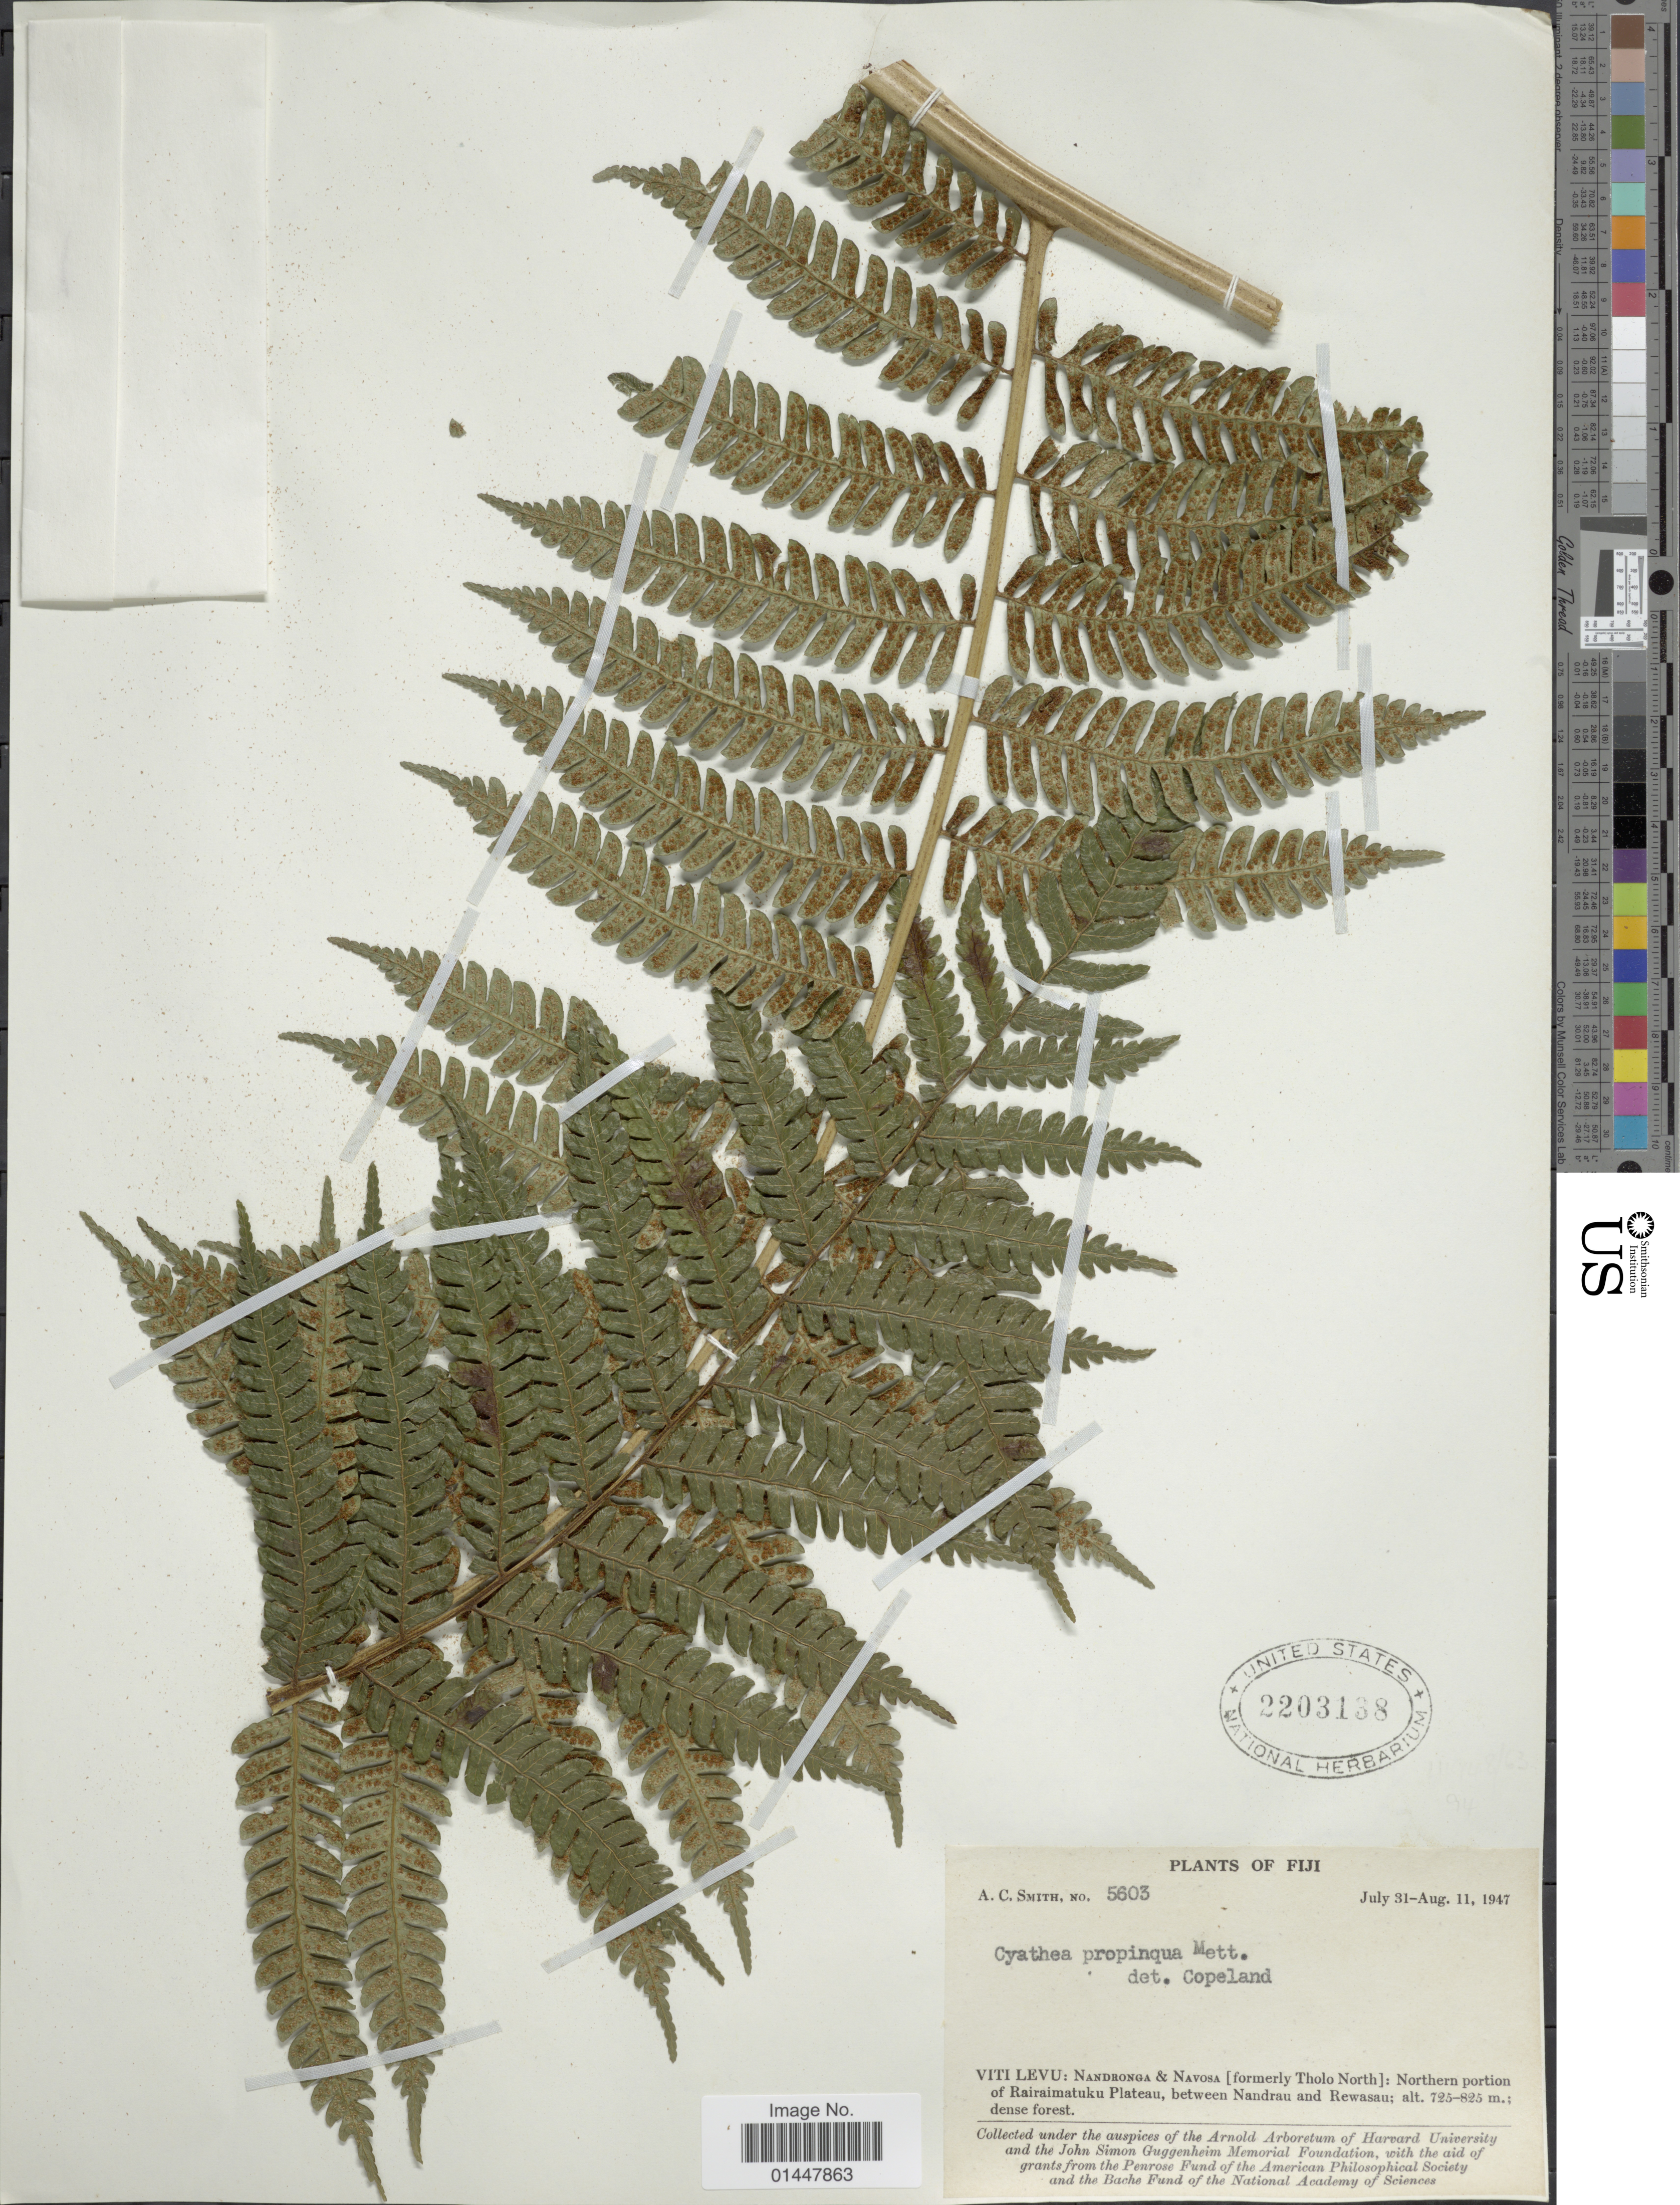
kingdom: Plantae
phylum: Tracheophyta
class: Polypodiopsida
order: Cyatheales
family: Cyatheaceae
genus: Sphaeropteris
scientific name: Sphaeropteris propinqua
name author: (Mett.) R.M. Tryon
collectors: A. C. Smith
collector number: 5603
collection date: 1947-07-31/1947-08-11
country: Fiji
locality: Viti Levu, Nandronga & Navosa (formerly Tholo North), northern portion of Rairaimatuku Plateau, between Nandrau and Rewasau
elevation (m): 725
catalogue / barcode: US 2203138